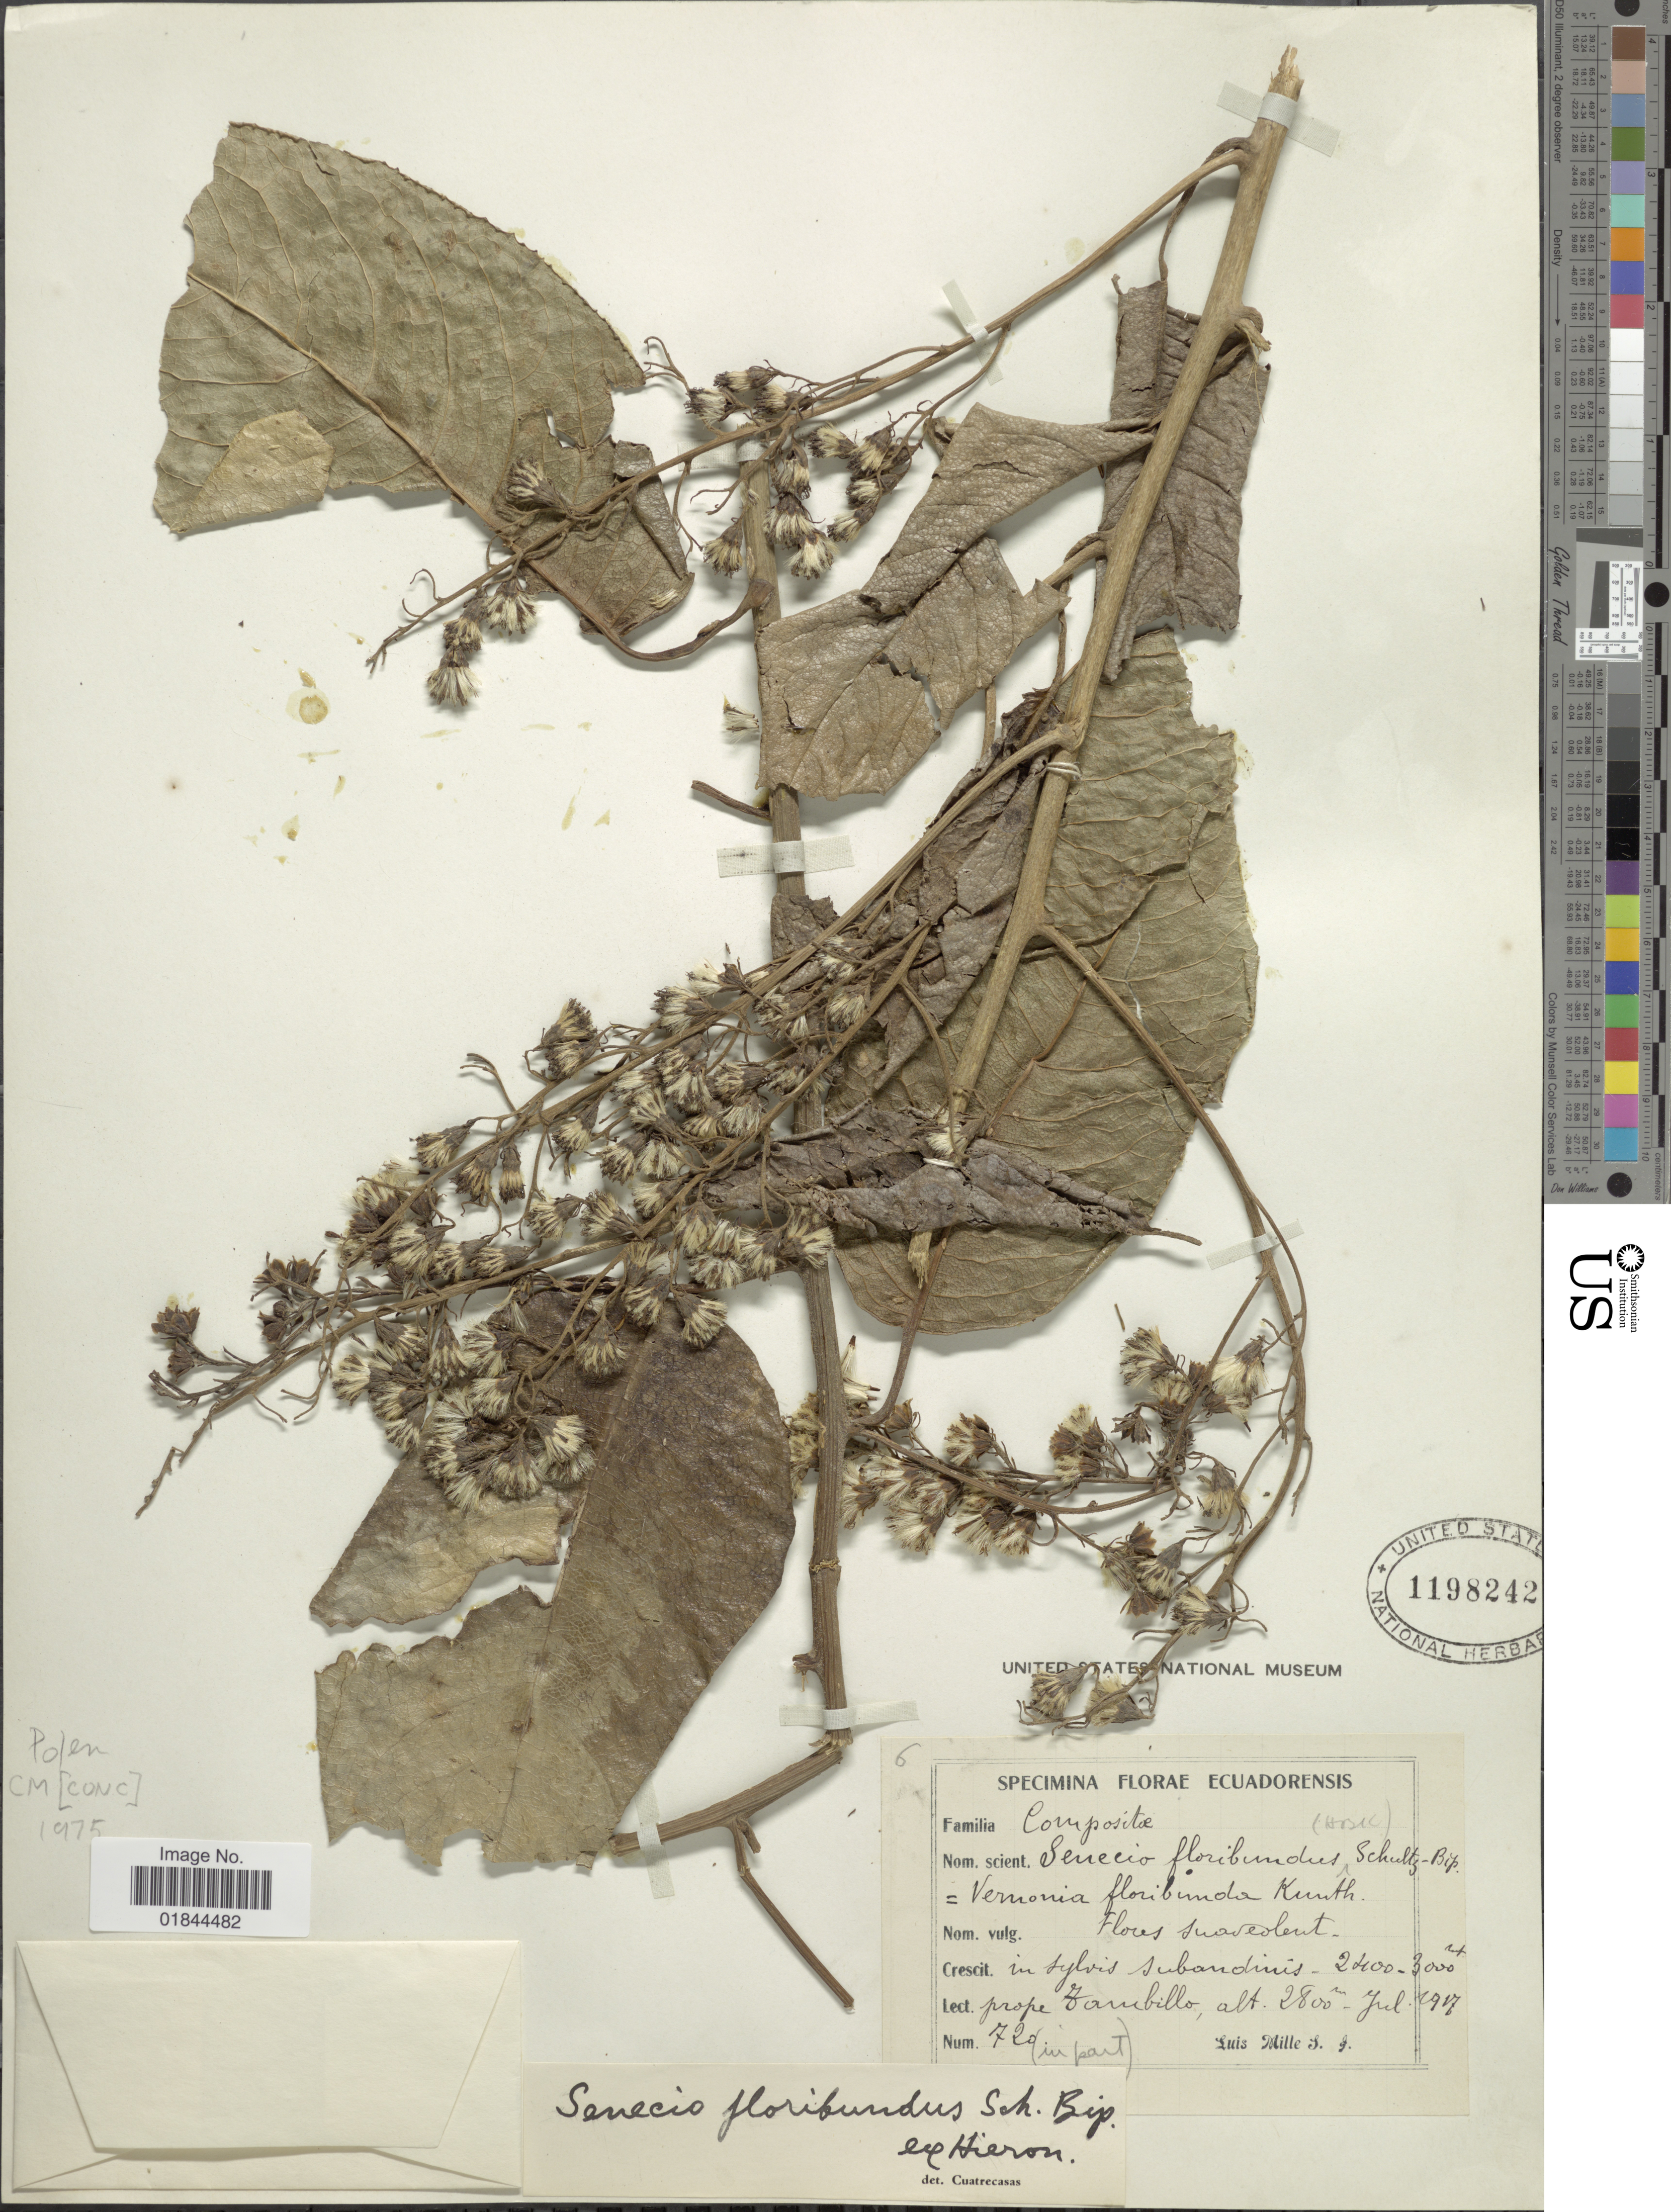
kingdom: Plantae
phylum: Tracheophyta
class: Magnoliopsida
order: Asterales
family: Asteraceae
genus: Pentacalia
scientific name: Pentacalia floribunda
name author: Cuatrec.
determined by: Calvo, Joel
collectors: L. Mille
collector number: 720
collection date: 1917-07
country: Ecuador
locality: In sylvis subandinis prope Jambillo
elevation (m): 2800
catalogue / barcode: US 1198242